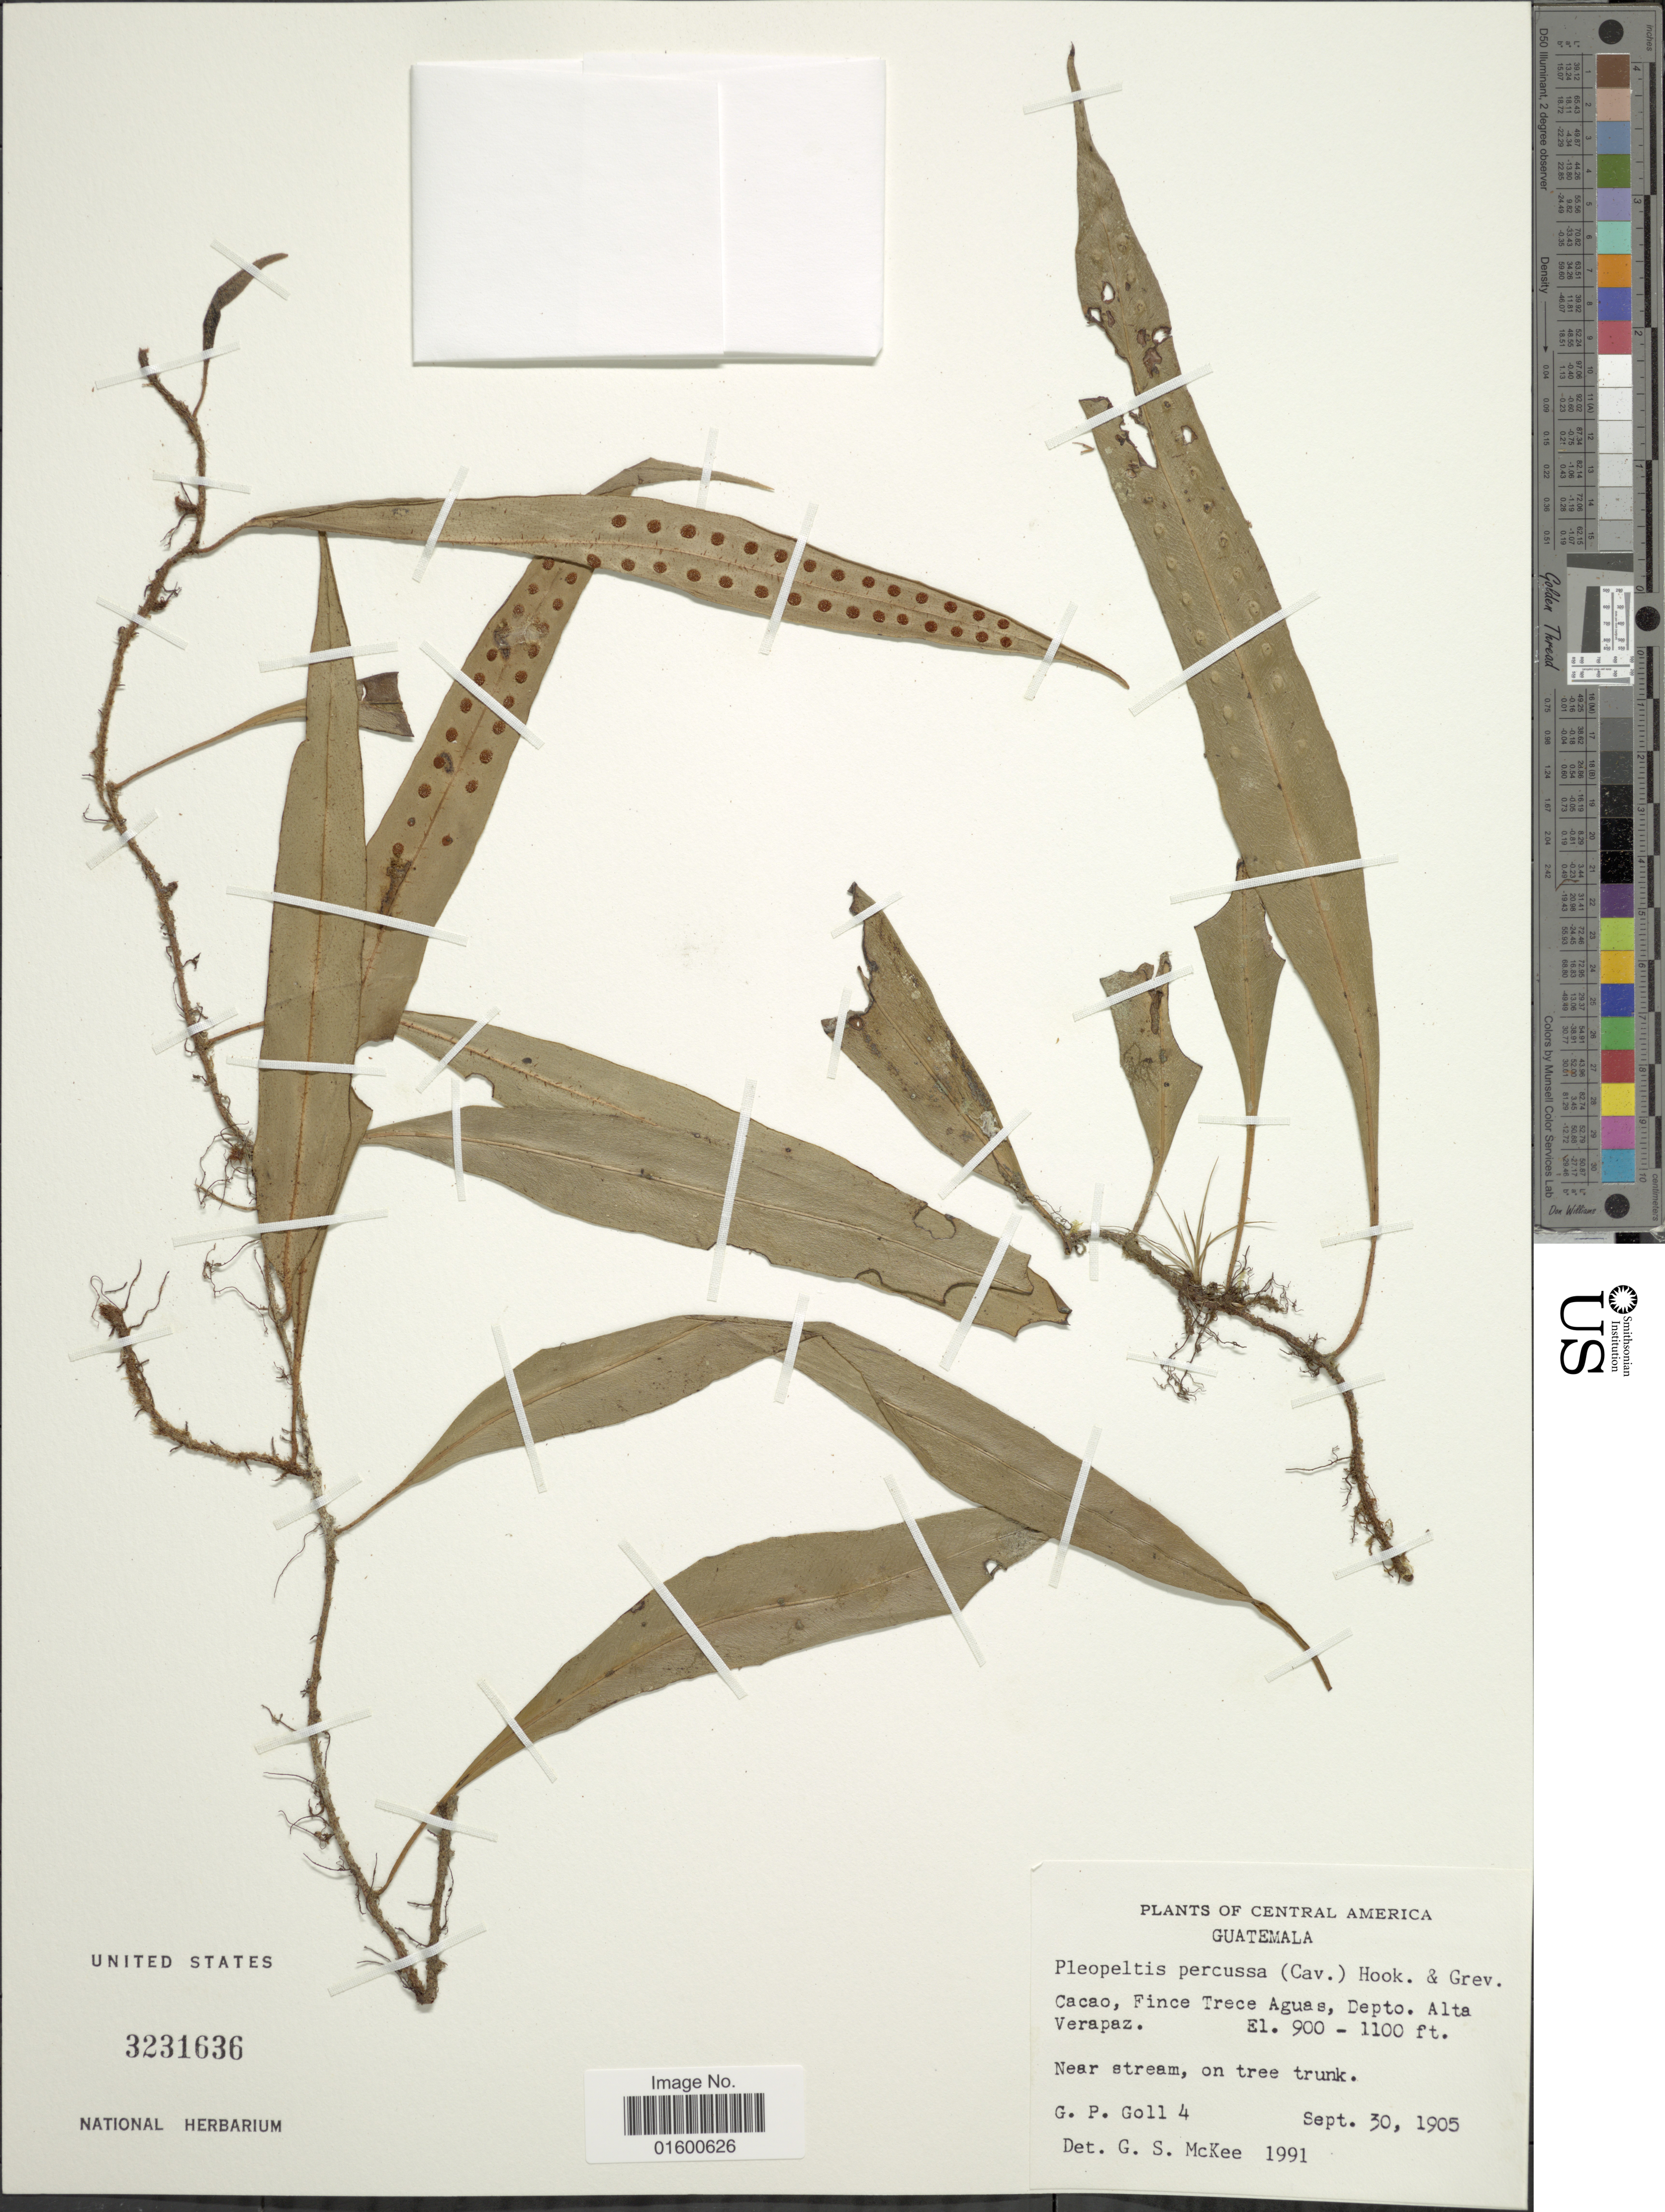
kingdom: Plantae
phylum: Tracheophyta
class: Polypodiopsida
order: Polypodiales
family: Polypodiaceae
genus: Microgramma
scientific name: Microgramma percussa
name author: (Cav.) de la Sota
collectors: G. P. Goll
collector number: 4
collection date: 1905-09-30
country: Guatemala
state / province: Alta Verapaz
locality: Central America, Cacao, Fince Trece Aguas, Depto. Alta Verapaz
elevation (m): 274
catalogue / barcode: US 3231636